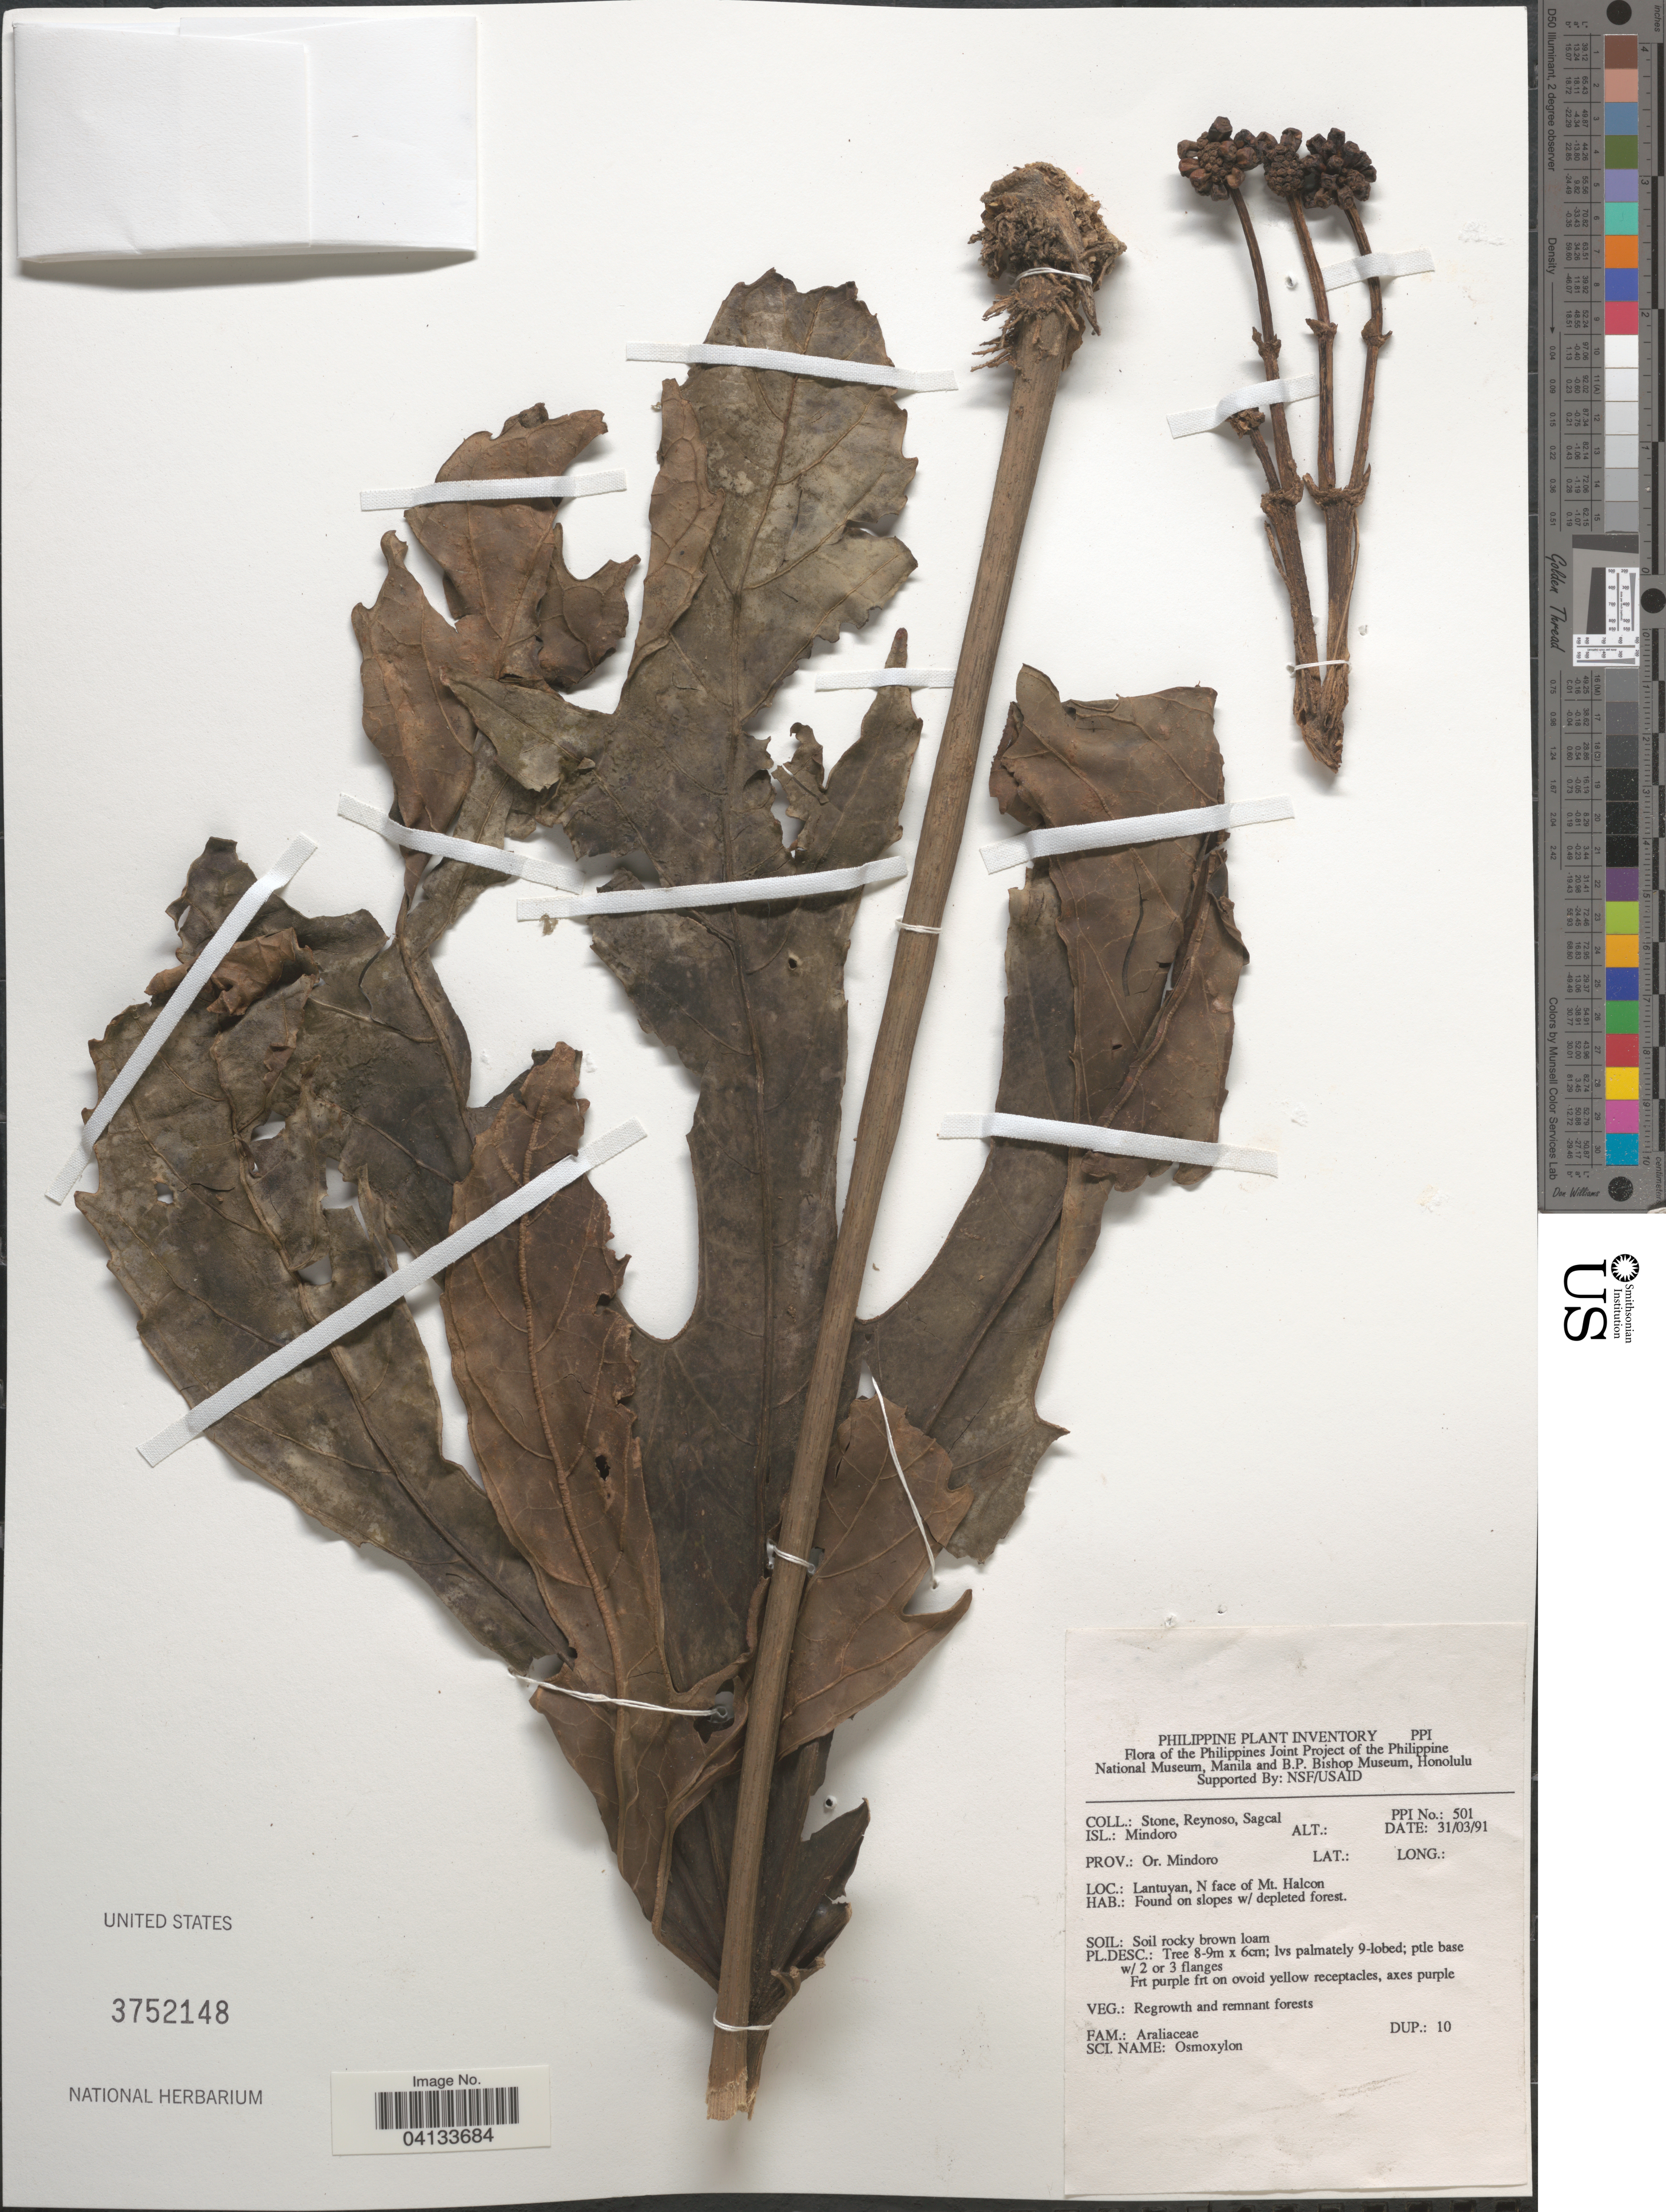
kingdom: Plantae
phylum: Tracheophyta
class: Magnoliopsida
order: Apiales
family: Araliaceae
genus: Osmoxylon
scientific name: Osmoxylon sp.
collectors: -. Stone, E. Reynoso & E. Sagcal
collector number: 501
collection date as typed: Transcribed d/m/y: 31/3/91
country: Philippines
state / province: Mimaropa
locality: Isl.: Mindoro. Prov.: Or. Mindoro. Lantuyan, N face of Mt. Halcon.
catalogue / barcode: US 3752148